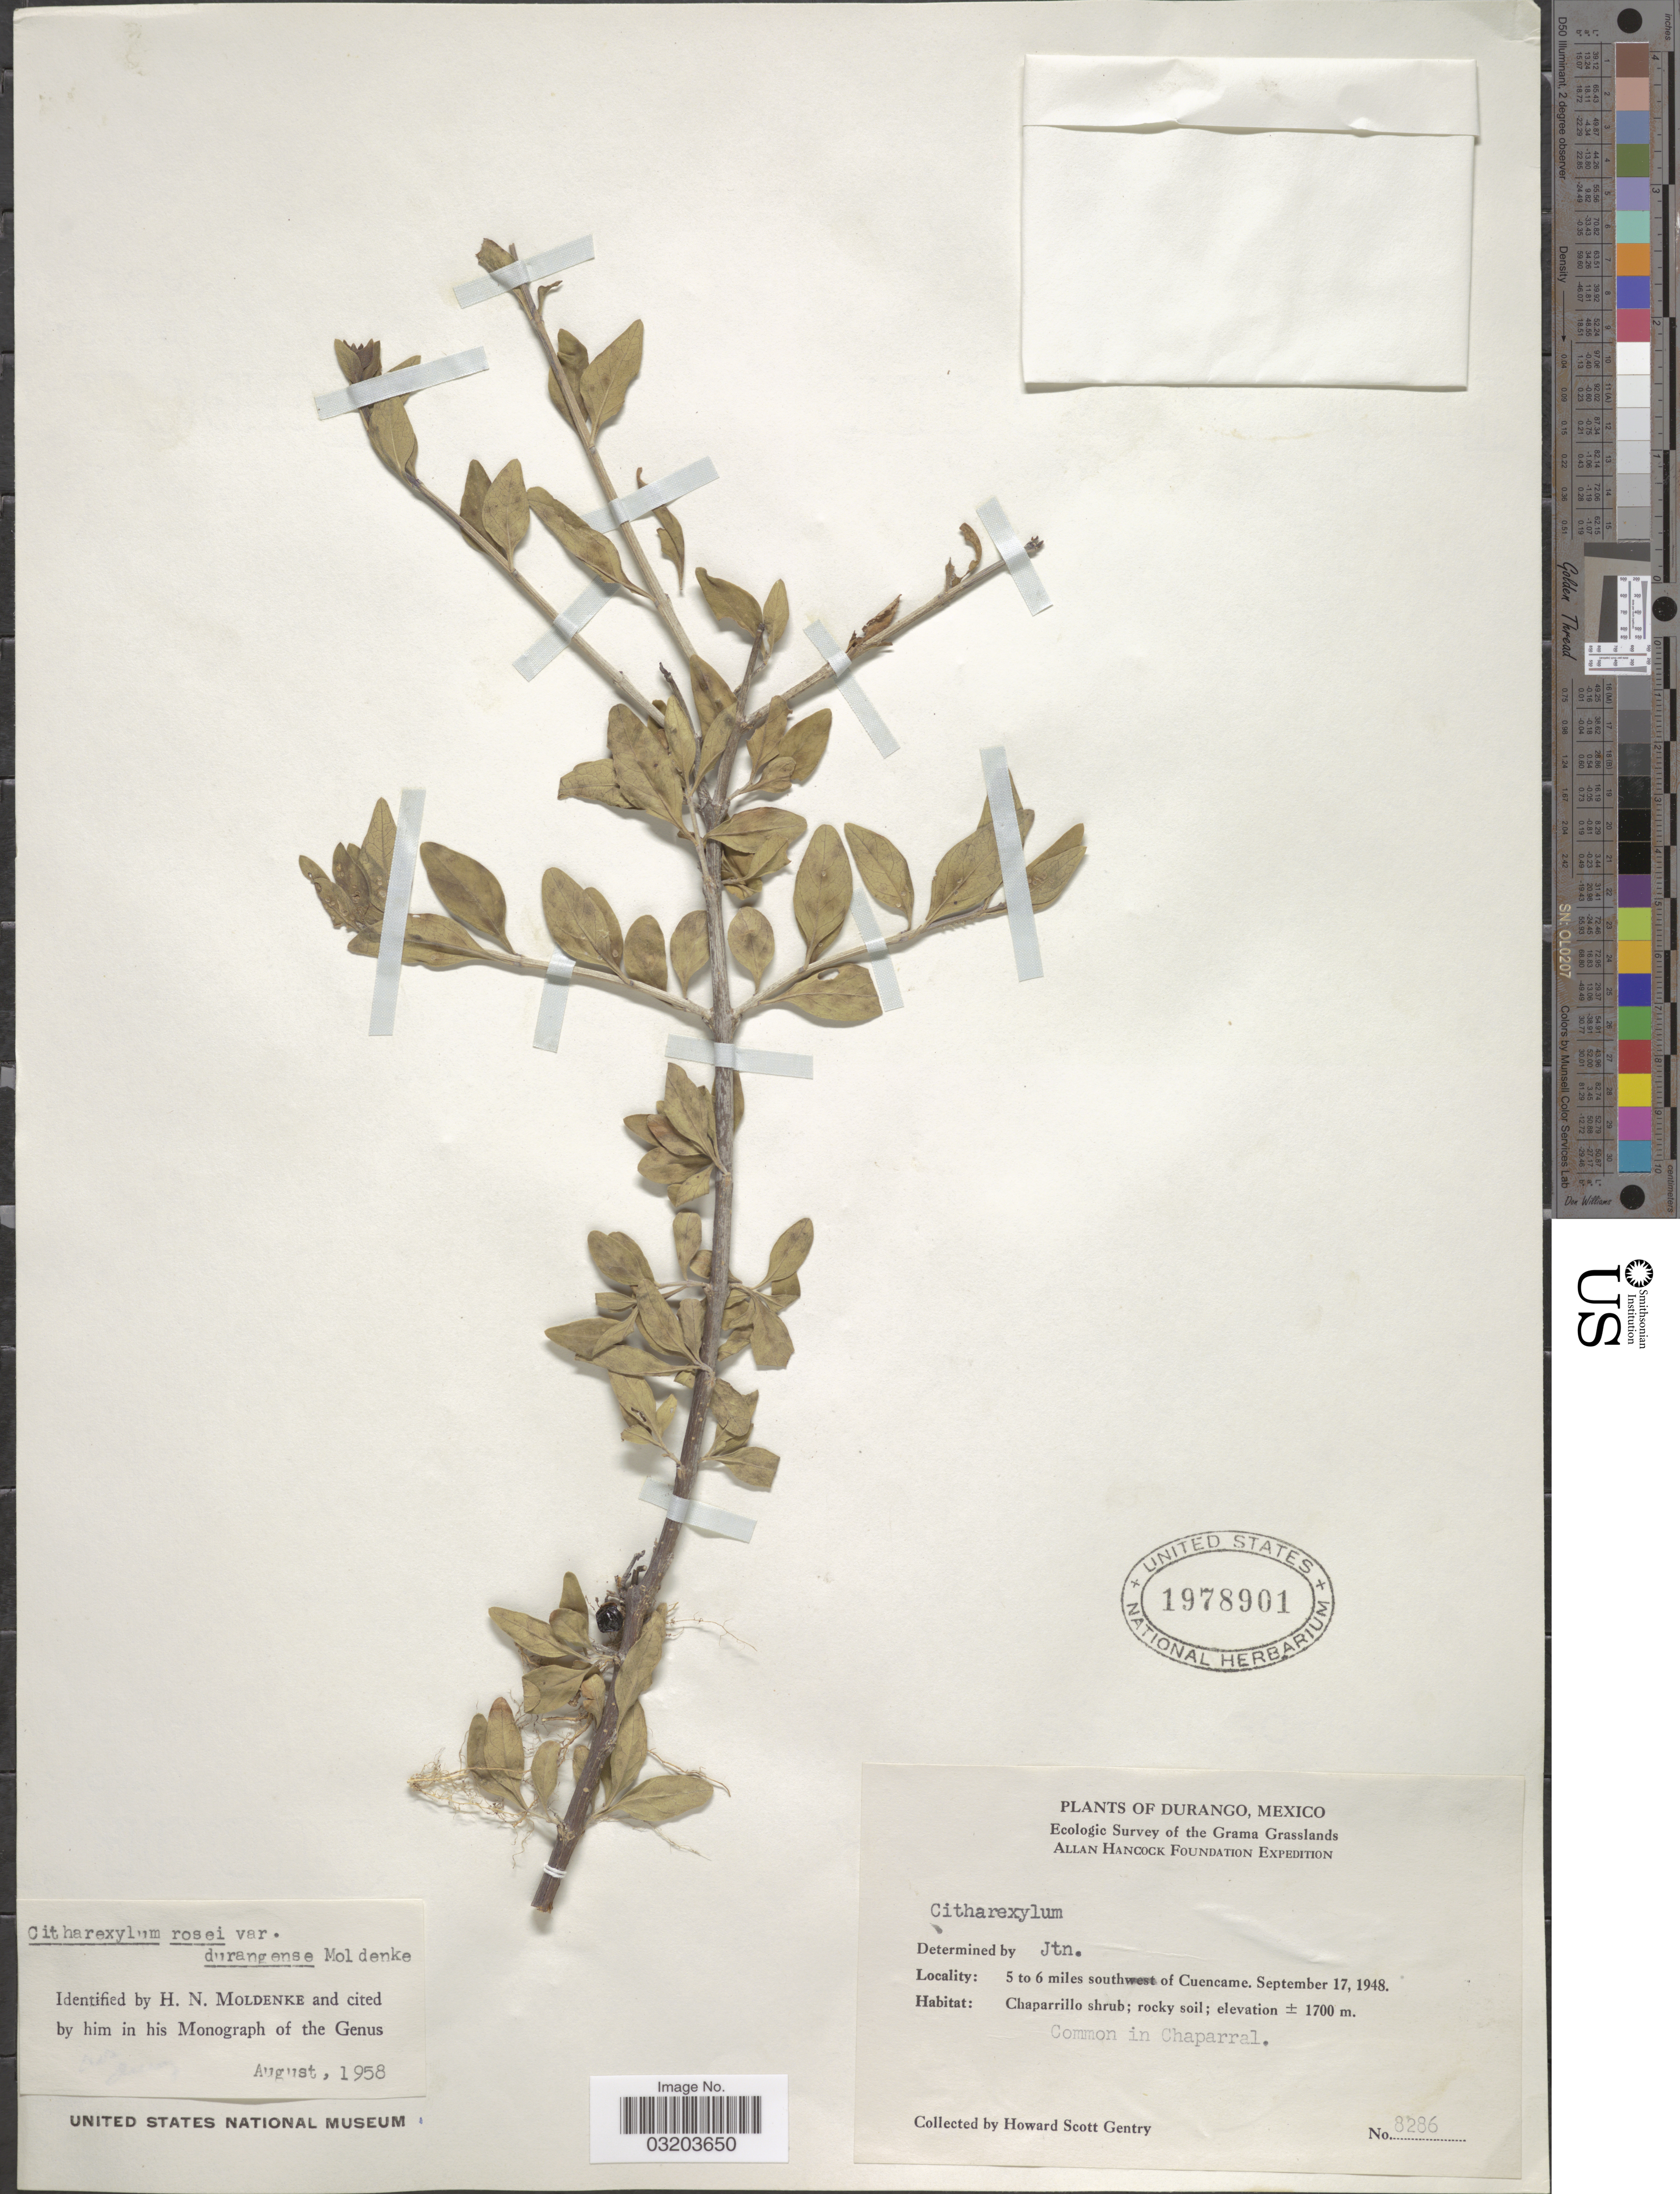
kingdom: Plantae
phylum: Tracheophyta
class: Magnoliopsida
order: Lamiales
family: Verbenaceae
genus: Citharexylum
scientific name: Citharexylum rosei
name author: Greenm.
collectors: H. S. Gentry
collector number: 8286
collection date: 1948-09-17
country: Mexico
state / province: Durango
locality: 5 to 6 miles south of Cuencame. Chaparrillo shrub. Common in Chaparral.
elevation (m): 1700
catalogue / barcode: US 1978901